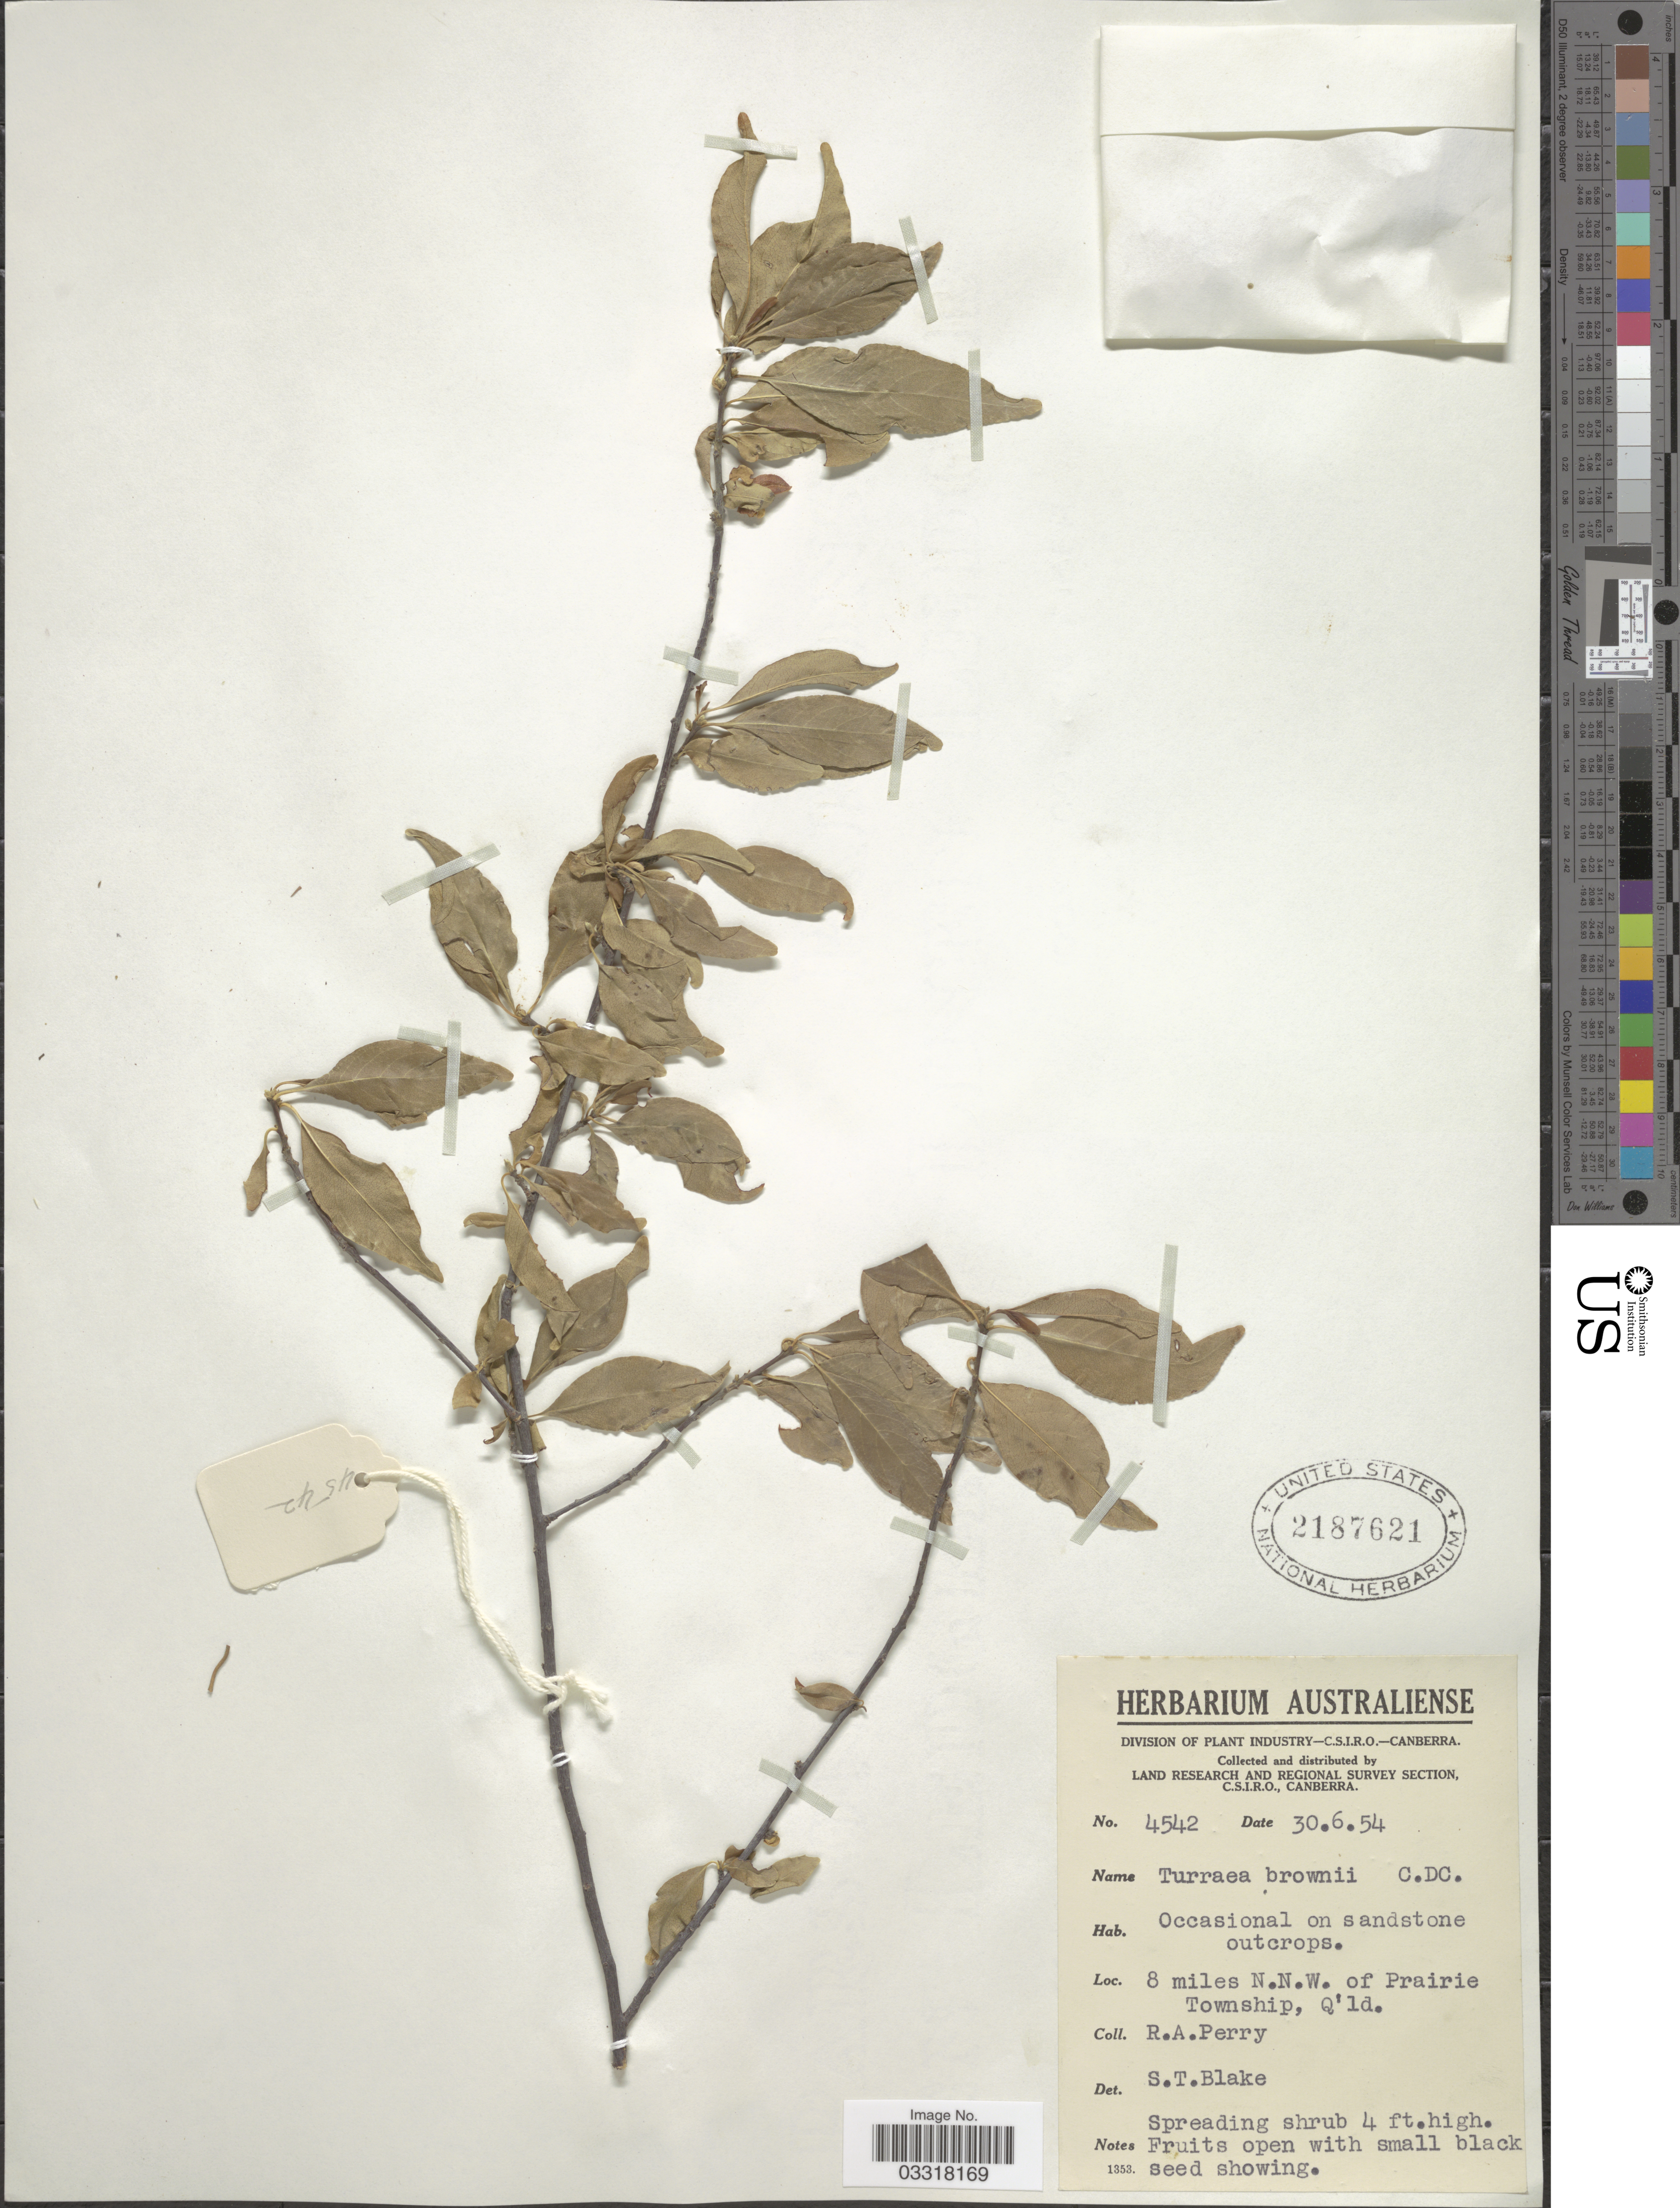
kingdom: Plantae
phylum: Tracheophyta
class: Magnoliopsida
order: Sapindales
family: Meliaceae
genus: Turraea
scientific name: Turraea brownii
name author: C. DC.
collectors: Perry, R. A.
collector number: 4542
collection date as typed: Transcribed d/m/y: 30/6/54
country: Australia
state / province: Queensland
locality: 8 miles N.N.W. of Prairie Township.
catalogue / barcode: US 2187621